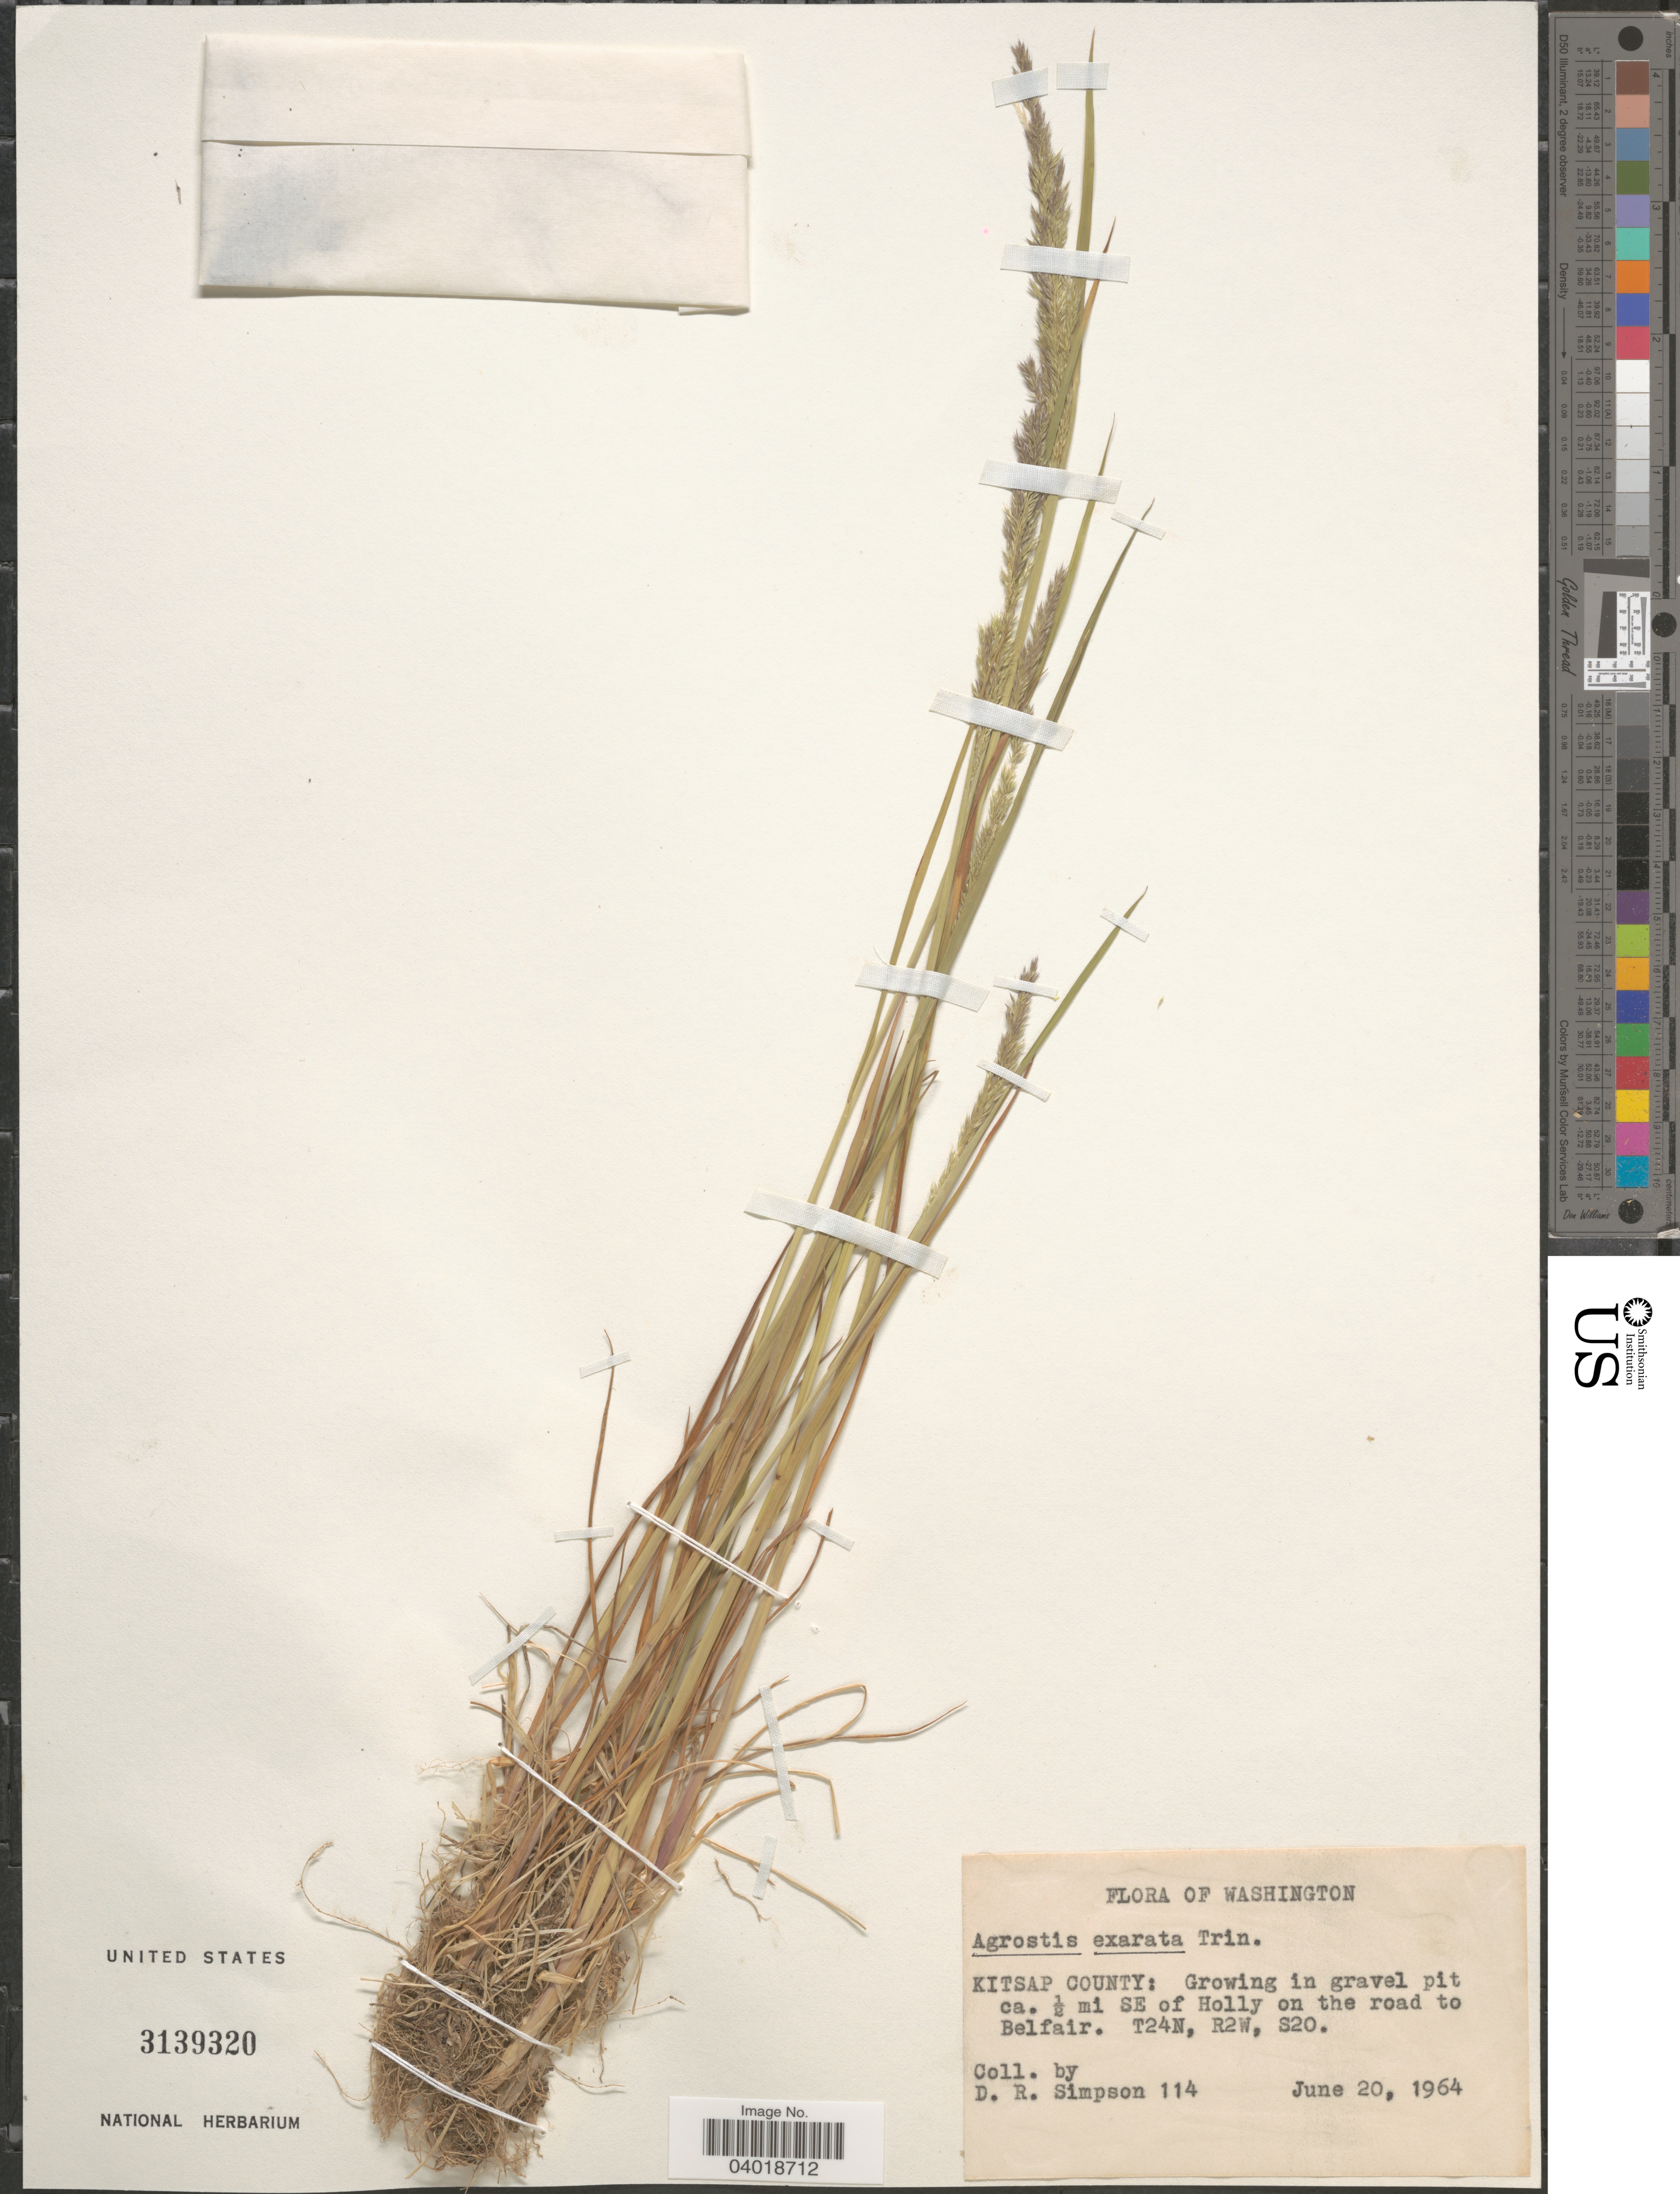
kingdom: Plantae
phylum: Tracheophyta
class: Liliopsida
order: Poales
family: Poaceae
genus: Agrostis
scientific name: Agrostis exarata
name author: Trin.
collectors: D. R. Simpson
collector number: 114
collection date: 1964-06-20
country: United States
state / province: Washington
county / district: Kitsap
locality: Kitsap County: Growing in gravel pit ca. ½ mi SE of Holly on the road to Belfair. T24N, R2W, S20.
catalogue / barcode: US 3139320